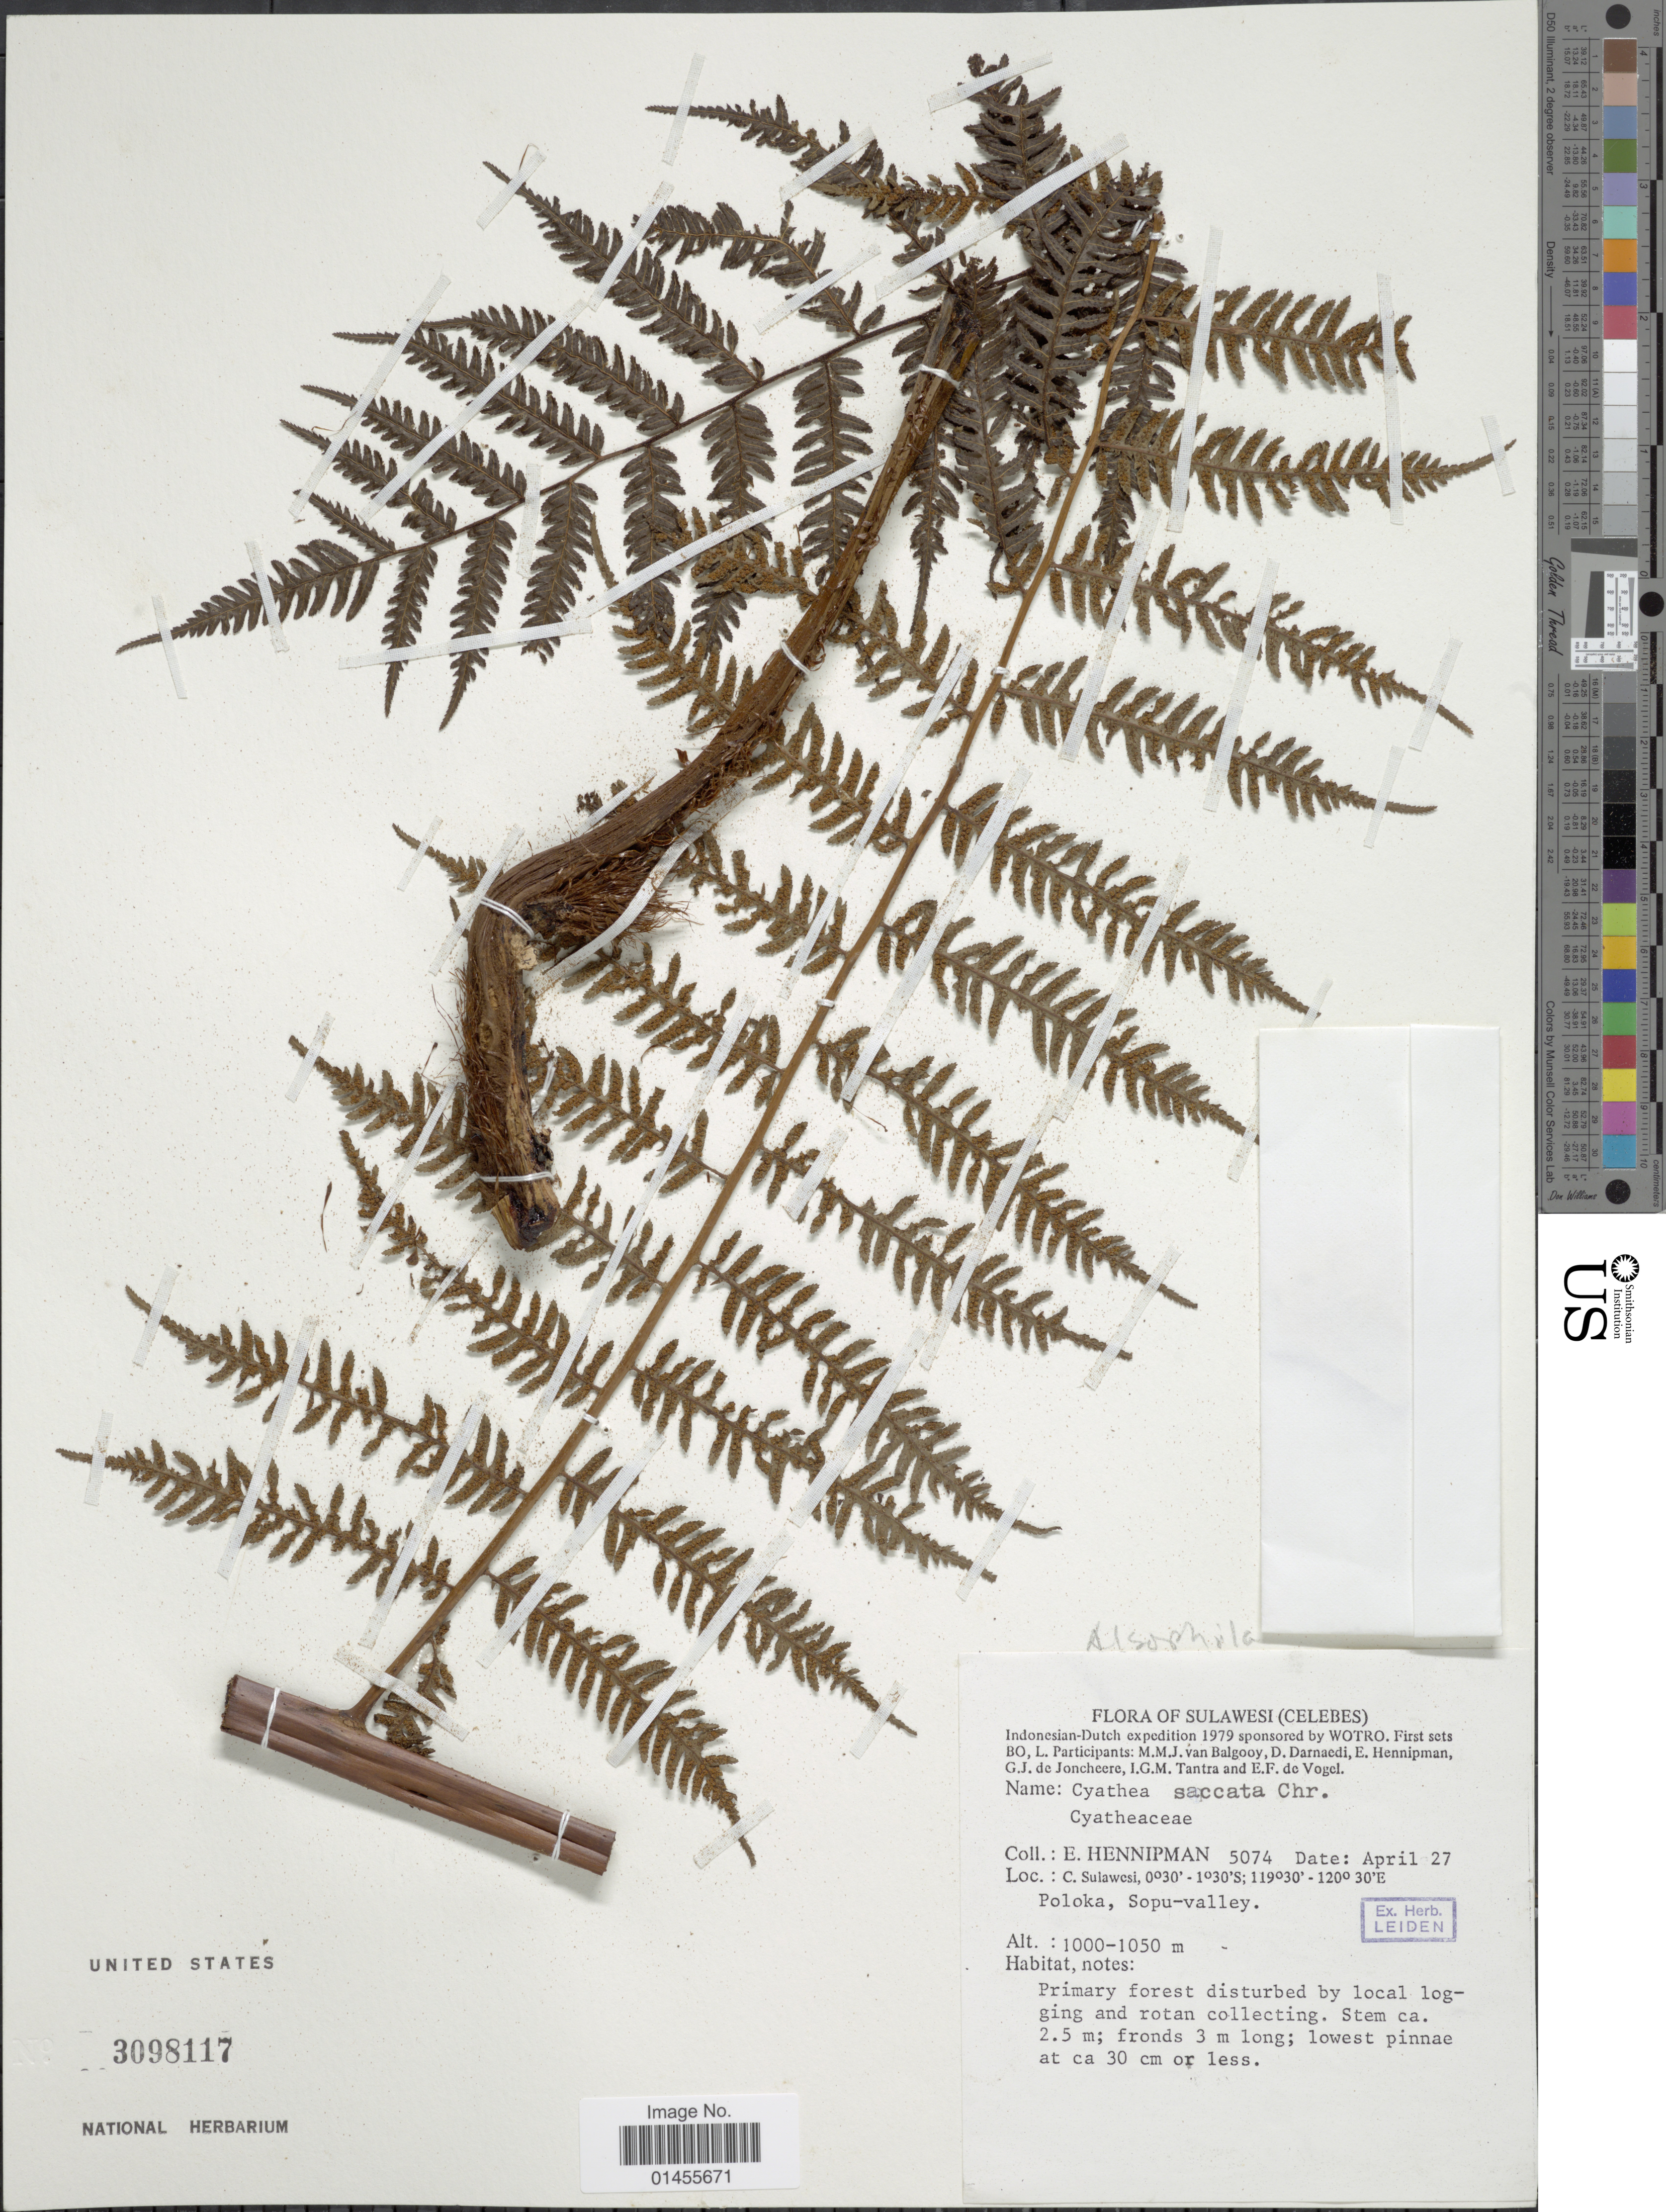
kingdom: Plantae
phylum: Tracheophyta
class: Polypodiopsida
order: Cyatheales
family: Cyatheaceae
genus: Alsophila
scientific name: Alsophila saccata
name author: (Christ) R.M. Tryon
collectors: E. Hennipman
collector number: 5074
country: Indonesia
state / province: Sulawesi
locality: Celebes. C. Sulawesi, Polokam Sopu-valley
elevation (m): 1000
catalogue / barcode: US 3098117